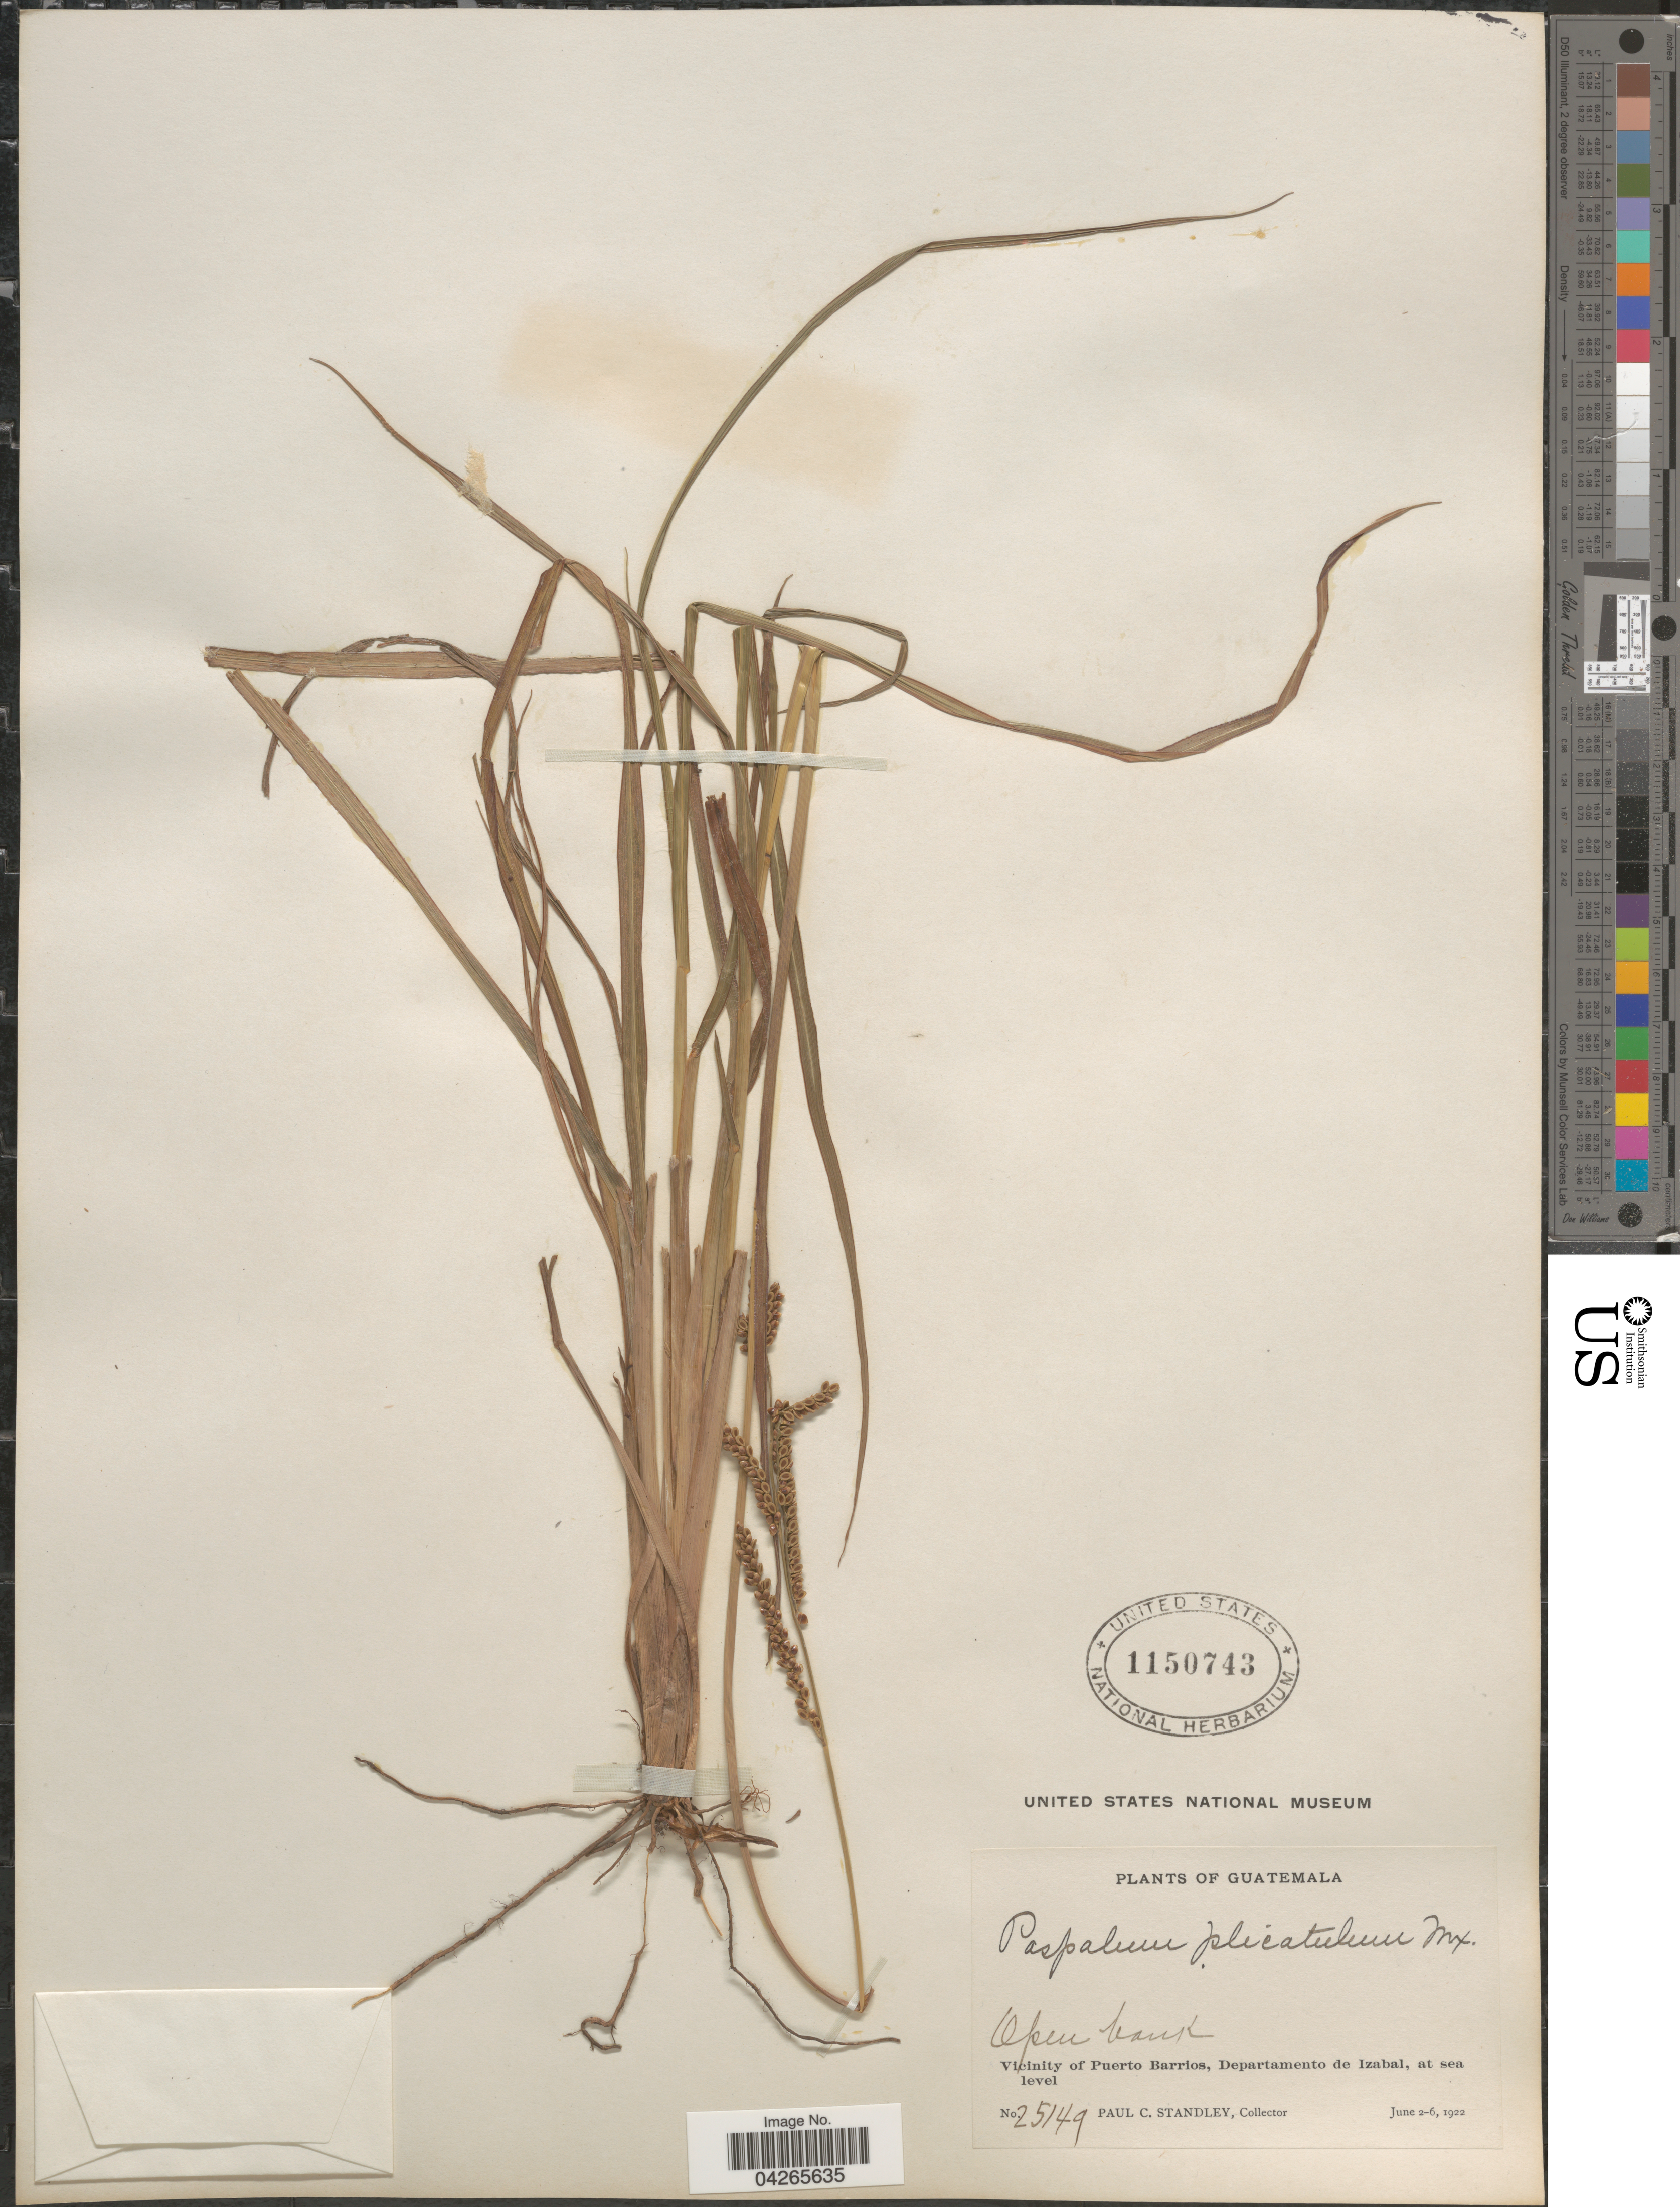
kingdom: Plantae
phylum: Tracheophyta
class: Liliopsida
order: Poales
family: Poaceae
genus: Paspalum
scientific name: Paspalum plicatulum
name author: Michx.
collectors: P. C. Standley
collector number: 25149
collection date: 1922-06-02/1922-06-06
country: Guatemala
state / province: Izabal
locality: Open bank. Vicinity of Puerto Barrios, Departamento de Izabal.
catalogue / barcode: US 1150743